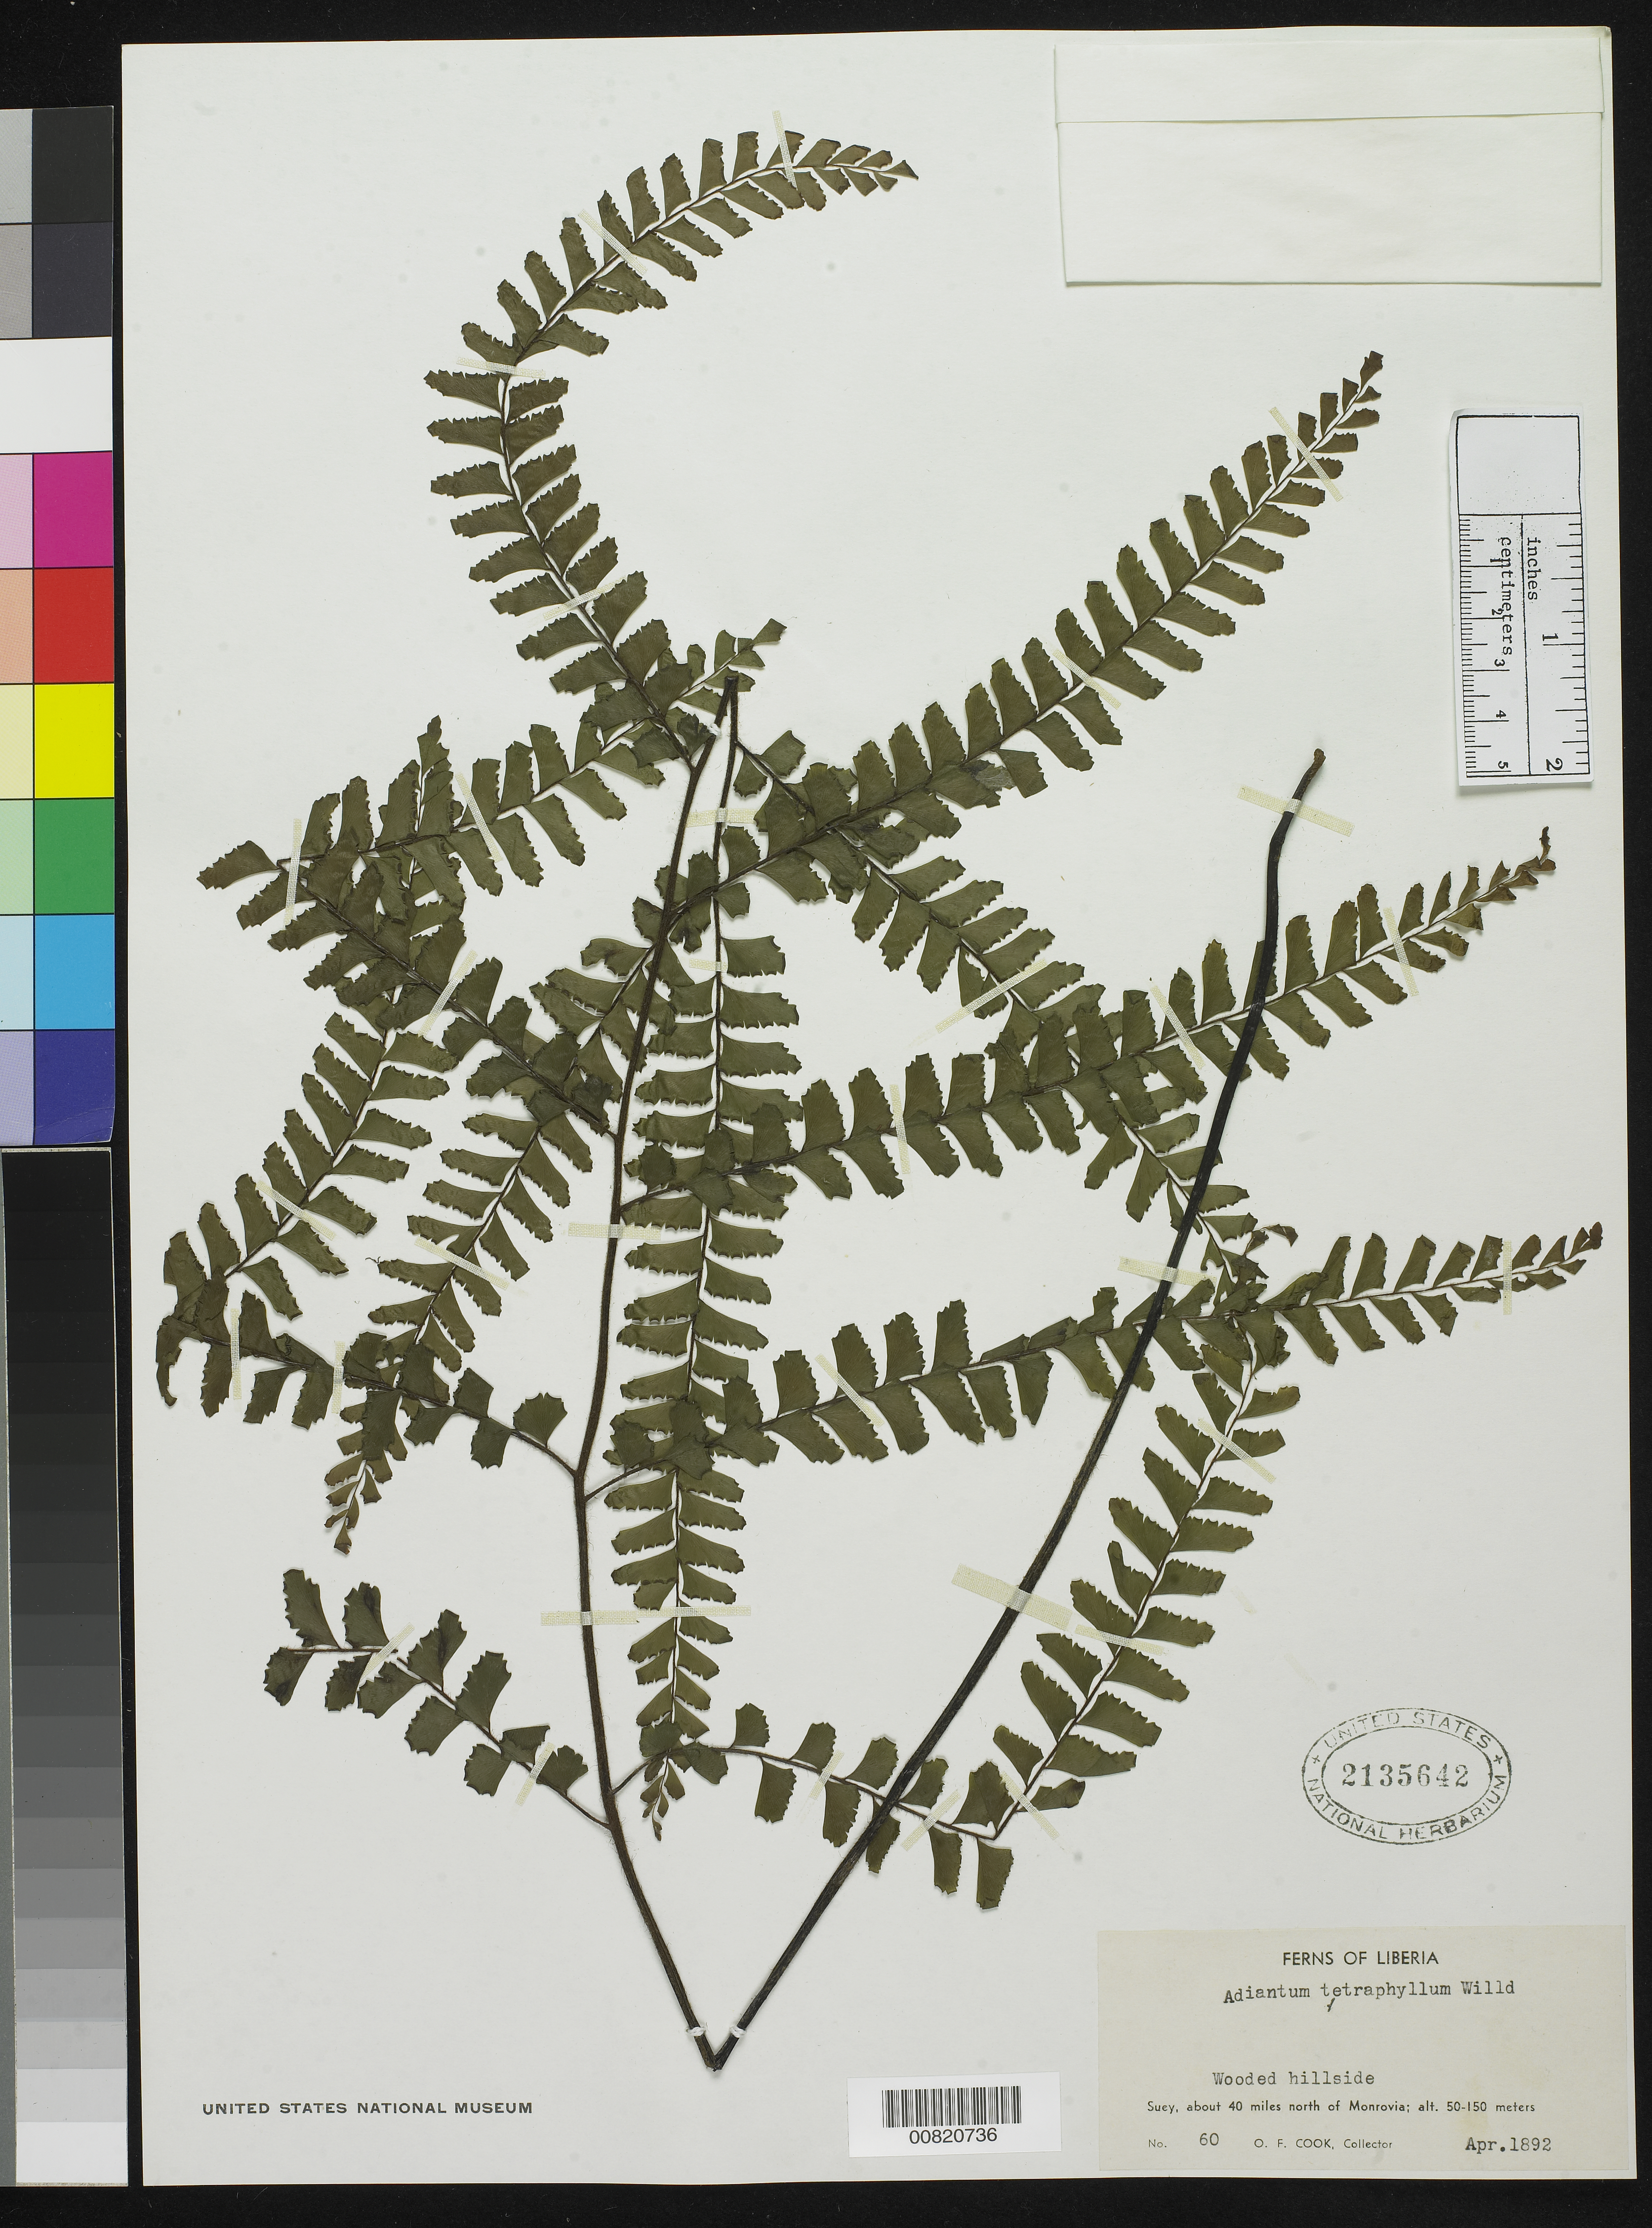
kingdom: Plantae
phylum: Tracheophyta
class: Polypodiopsida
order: Polypodiales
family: Pteridaceae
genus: Adiantum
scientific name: Adiantum tetraphyllum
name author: Humb. & Bonpl. ex Willd.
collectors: O. F. Cook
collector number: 60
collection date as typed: Apr 1892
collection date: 1892-04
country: Liberia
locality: Suey, about 40 miles N of Monrovia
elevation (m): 50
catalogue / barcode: US 2135642